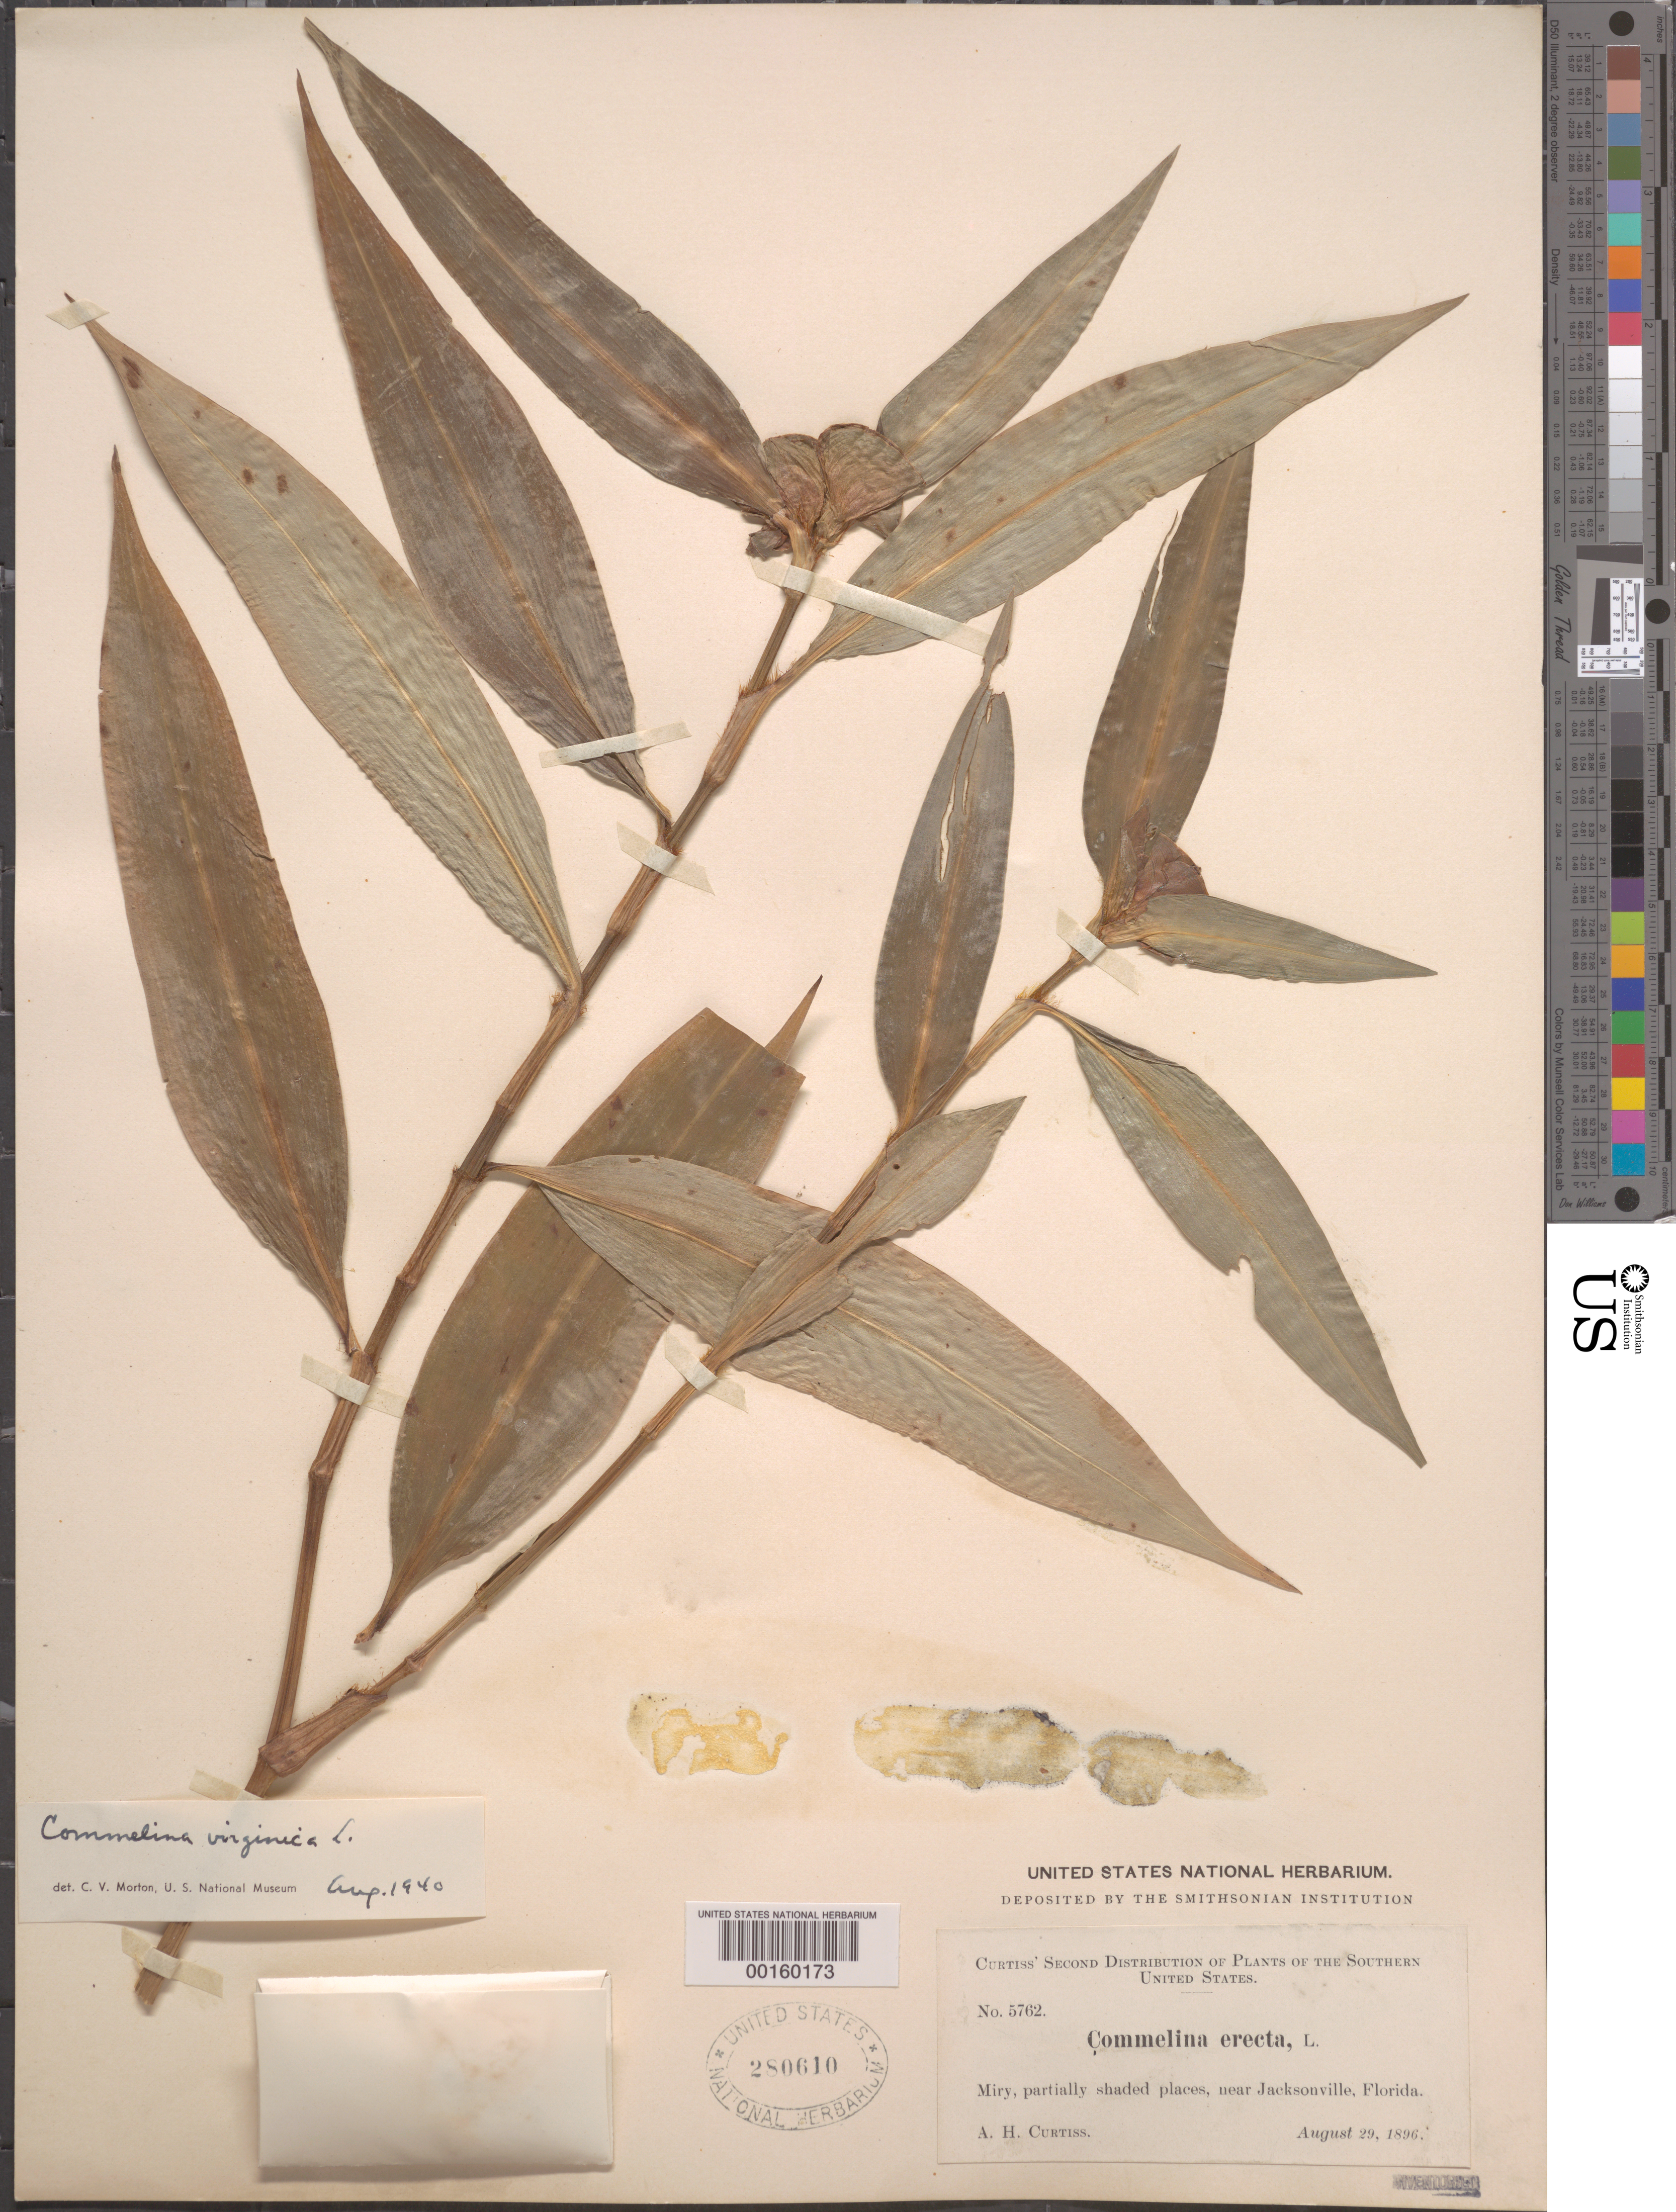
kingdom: Plantae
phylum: Tracheophyta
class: Liliopsida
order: Commelinales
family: Commelinaceae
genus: Commelina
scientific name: Commelina virginica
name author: L.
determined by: Morton, C. V.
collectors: A. H. Curtiss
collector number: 5762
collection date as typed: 29 Aug 1896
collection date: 1896-08-29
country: United States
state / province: Florida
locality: Jacksonville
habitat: Miry, partially shaded areas.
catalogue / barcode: US 280610